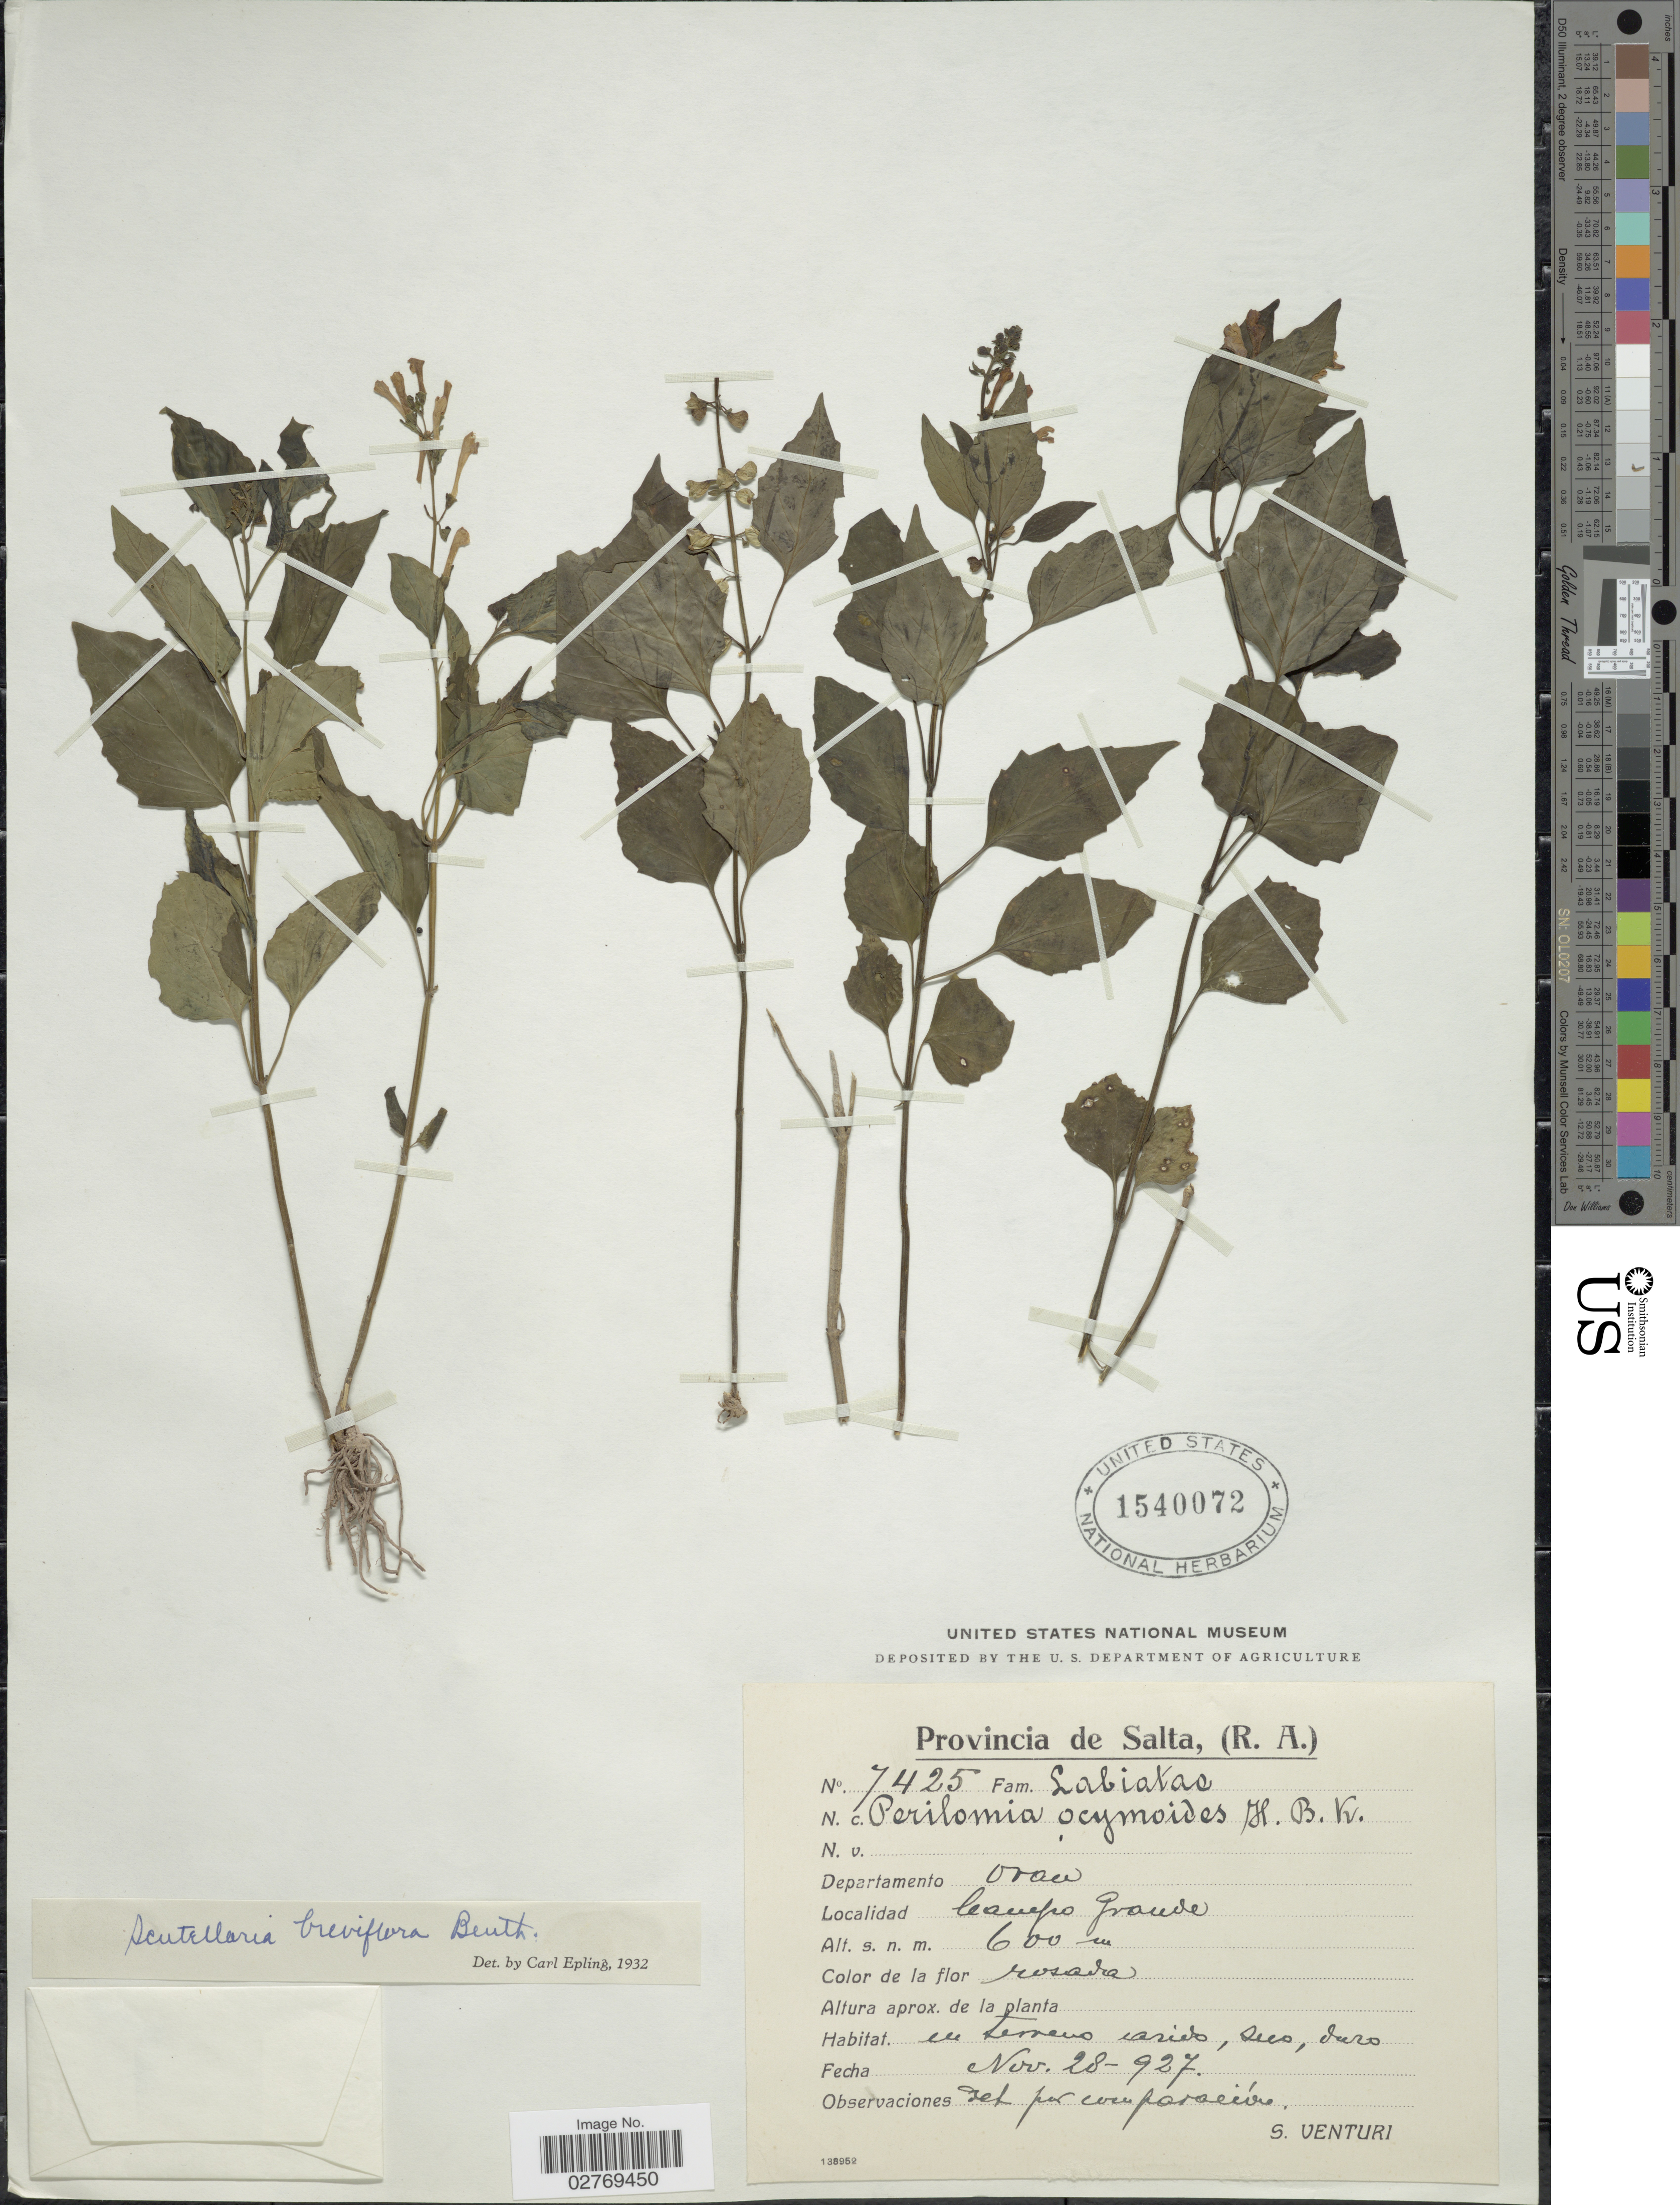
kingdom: Plantae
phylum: Tracheophyta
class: Magnoliopsida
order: Lamiales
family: Lamiaceae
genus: Scutellaria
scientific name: Scutellaria breviflora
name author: Benth.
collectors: S. Venturi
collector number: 7425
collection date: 1927-11-28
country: Argentina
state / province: Salta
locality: Departamento Oran, Campo Grande.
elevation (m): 600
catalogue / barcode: US 1540072